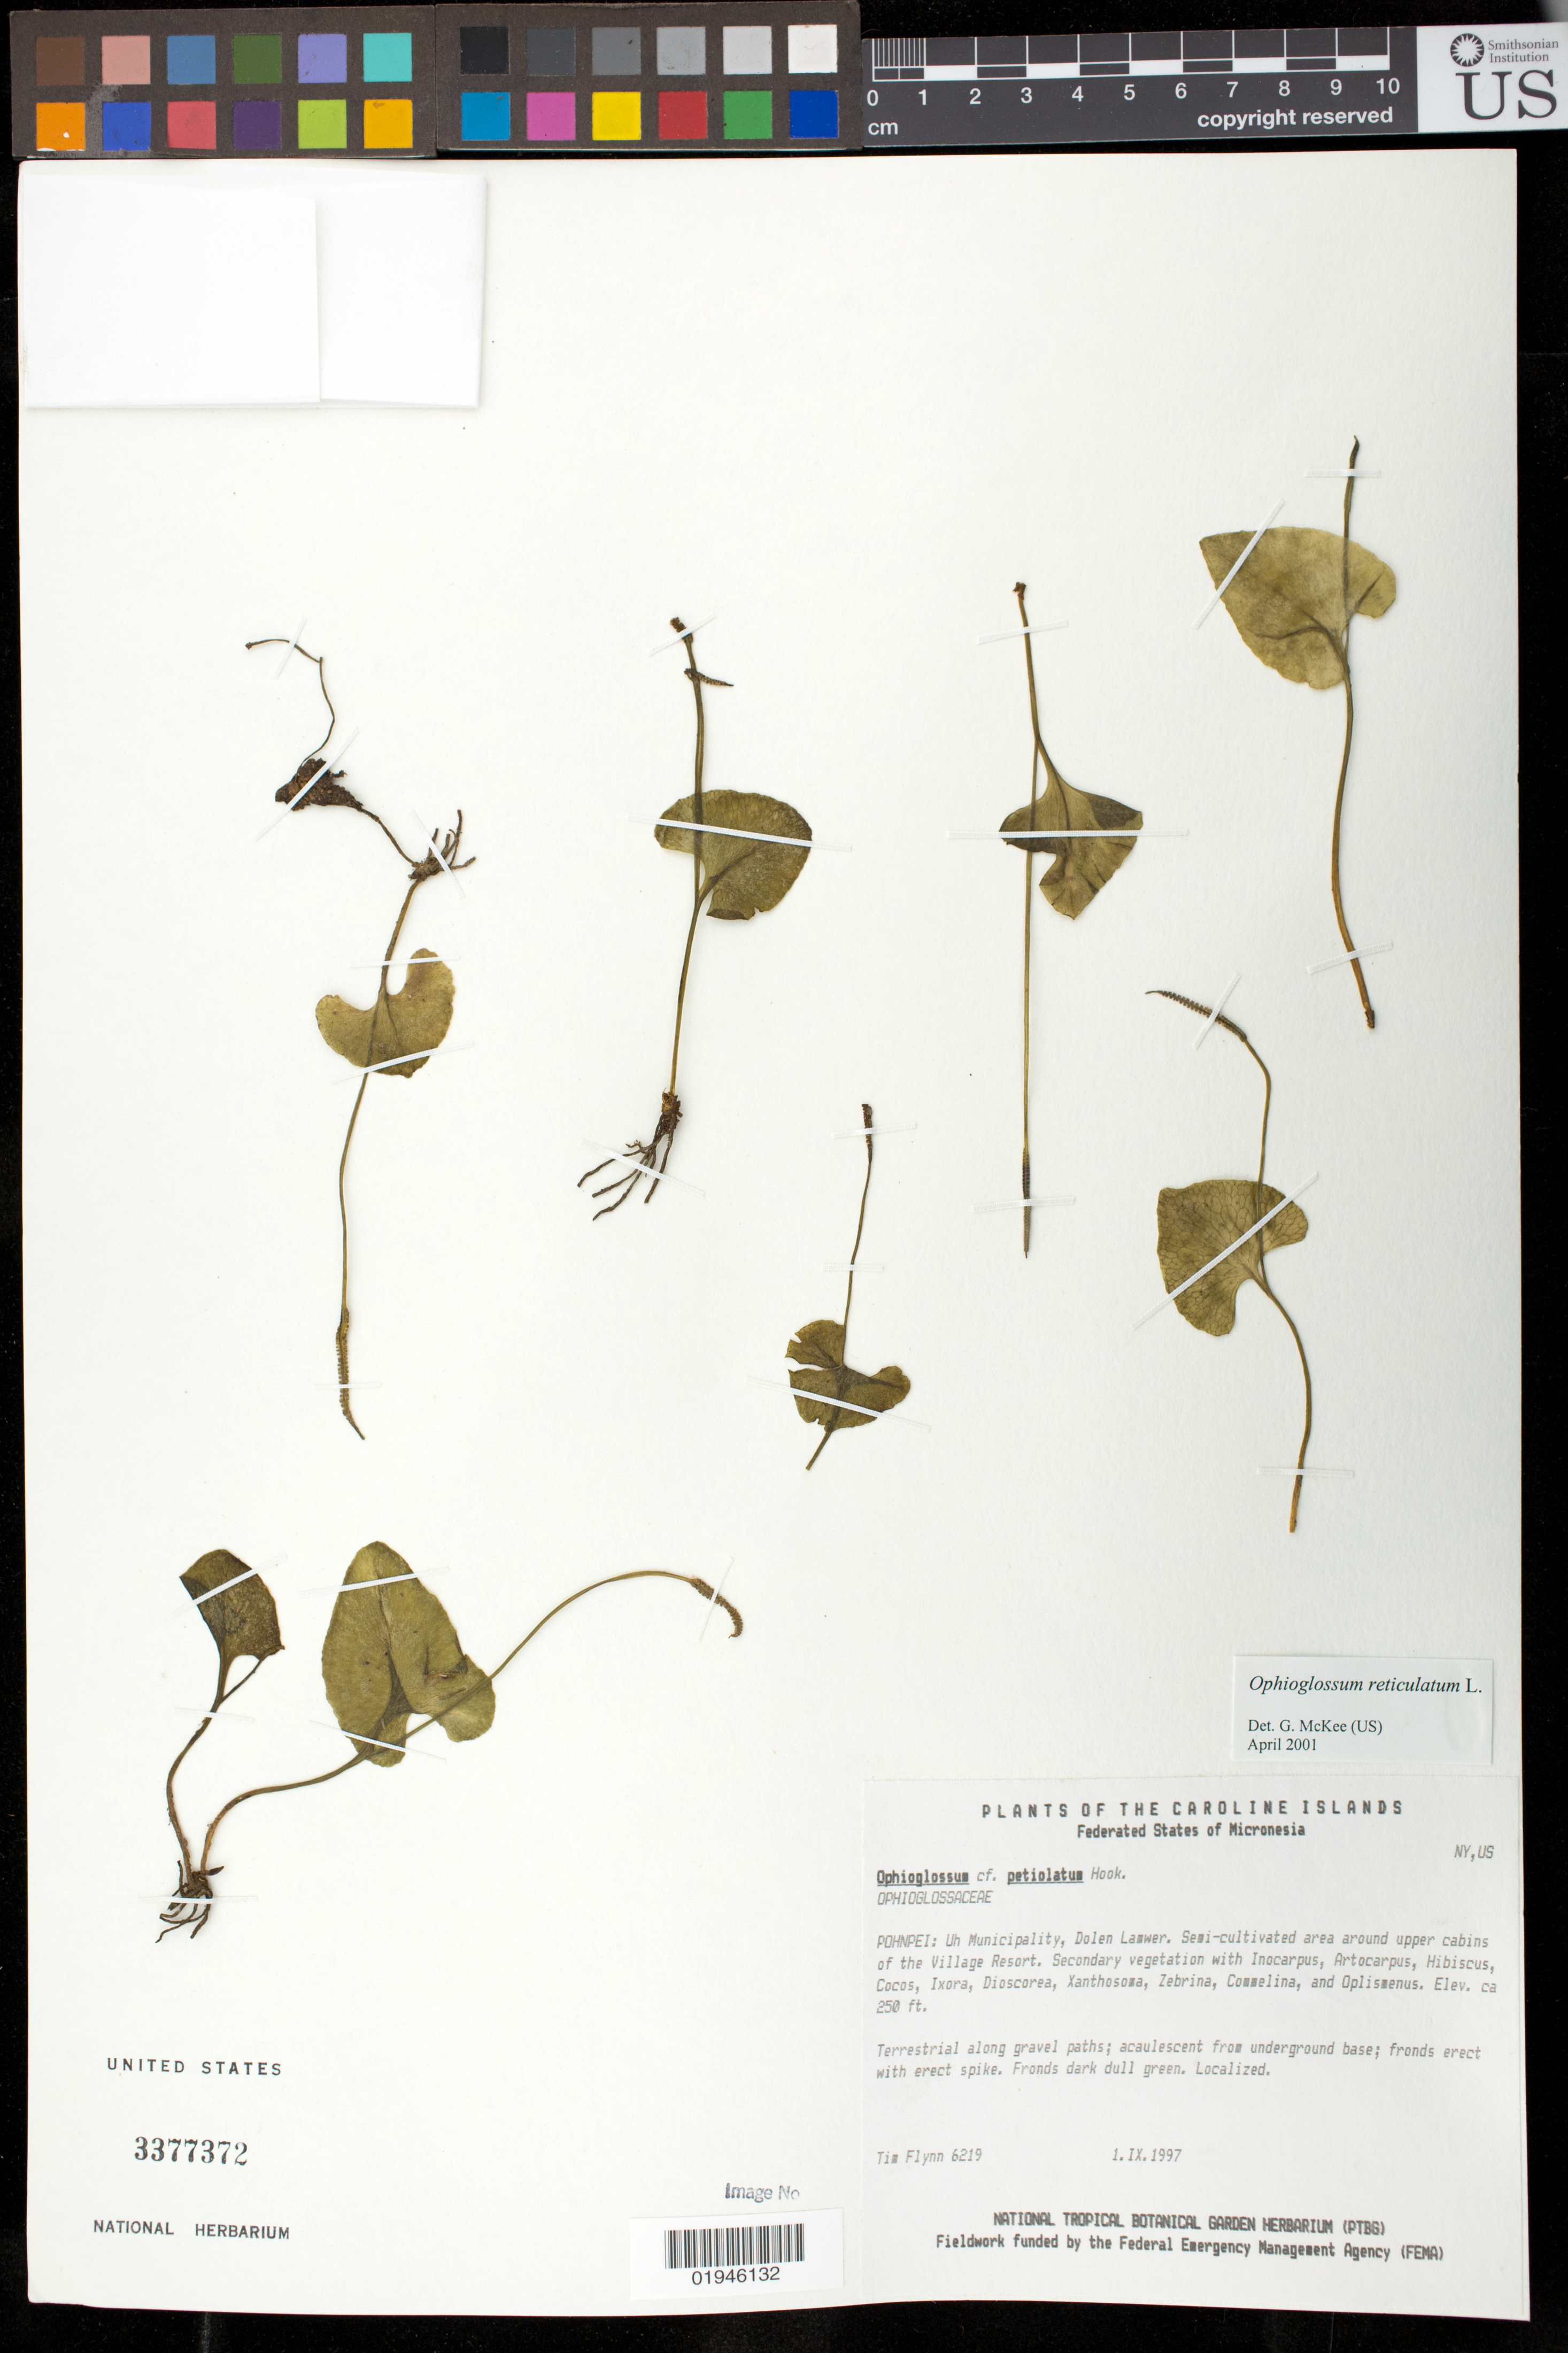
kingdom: Plantae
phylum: Tracheophyta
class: Polypodiopsida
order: Ophioglossales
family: Ophioglossaceae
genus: Ophioglossum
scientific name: Ophioglossum reticulatum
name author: L.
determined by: McKee, G. S., (US), NMNH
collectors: T. W. Flynn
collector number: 6219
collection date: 1997-09-01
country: Micronesia, Federated States of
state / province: Pohnpei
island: Pohnpei [Ponape]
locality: Pohnpei: Uh Municipality, Dolen Lamwer. Semi-cultivated area around upper cabins of the Village Resort.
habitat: Secondary vegetation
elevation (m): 76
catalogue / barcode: US 3377372